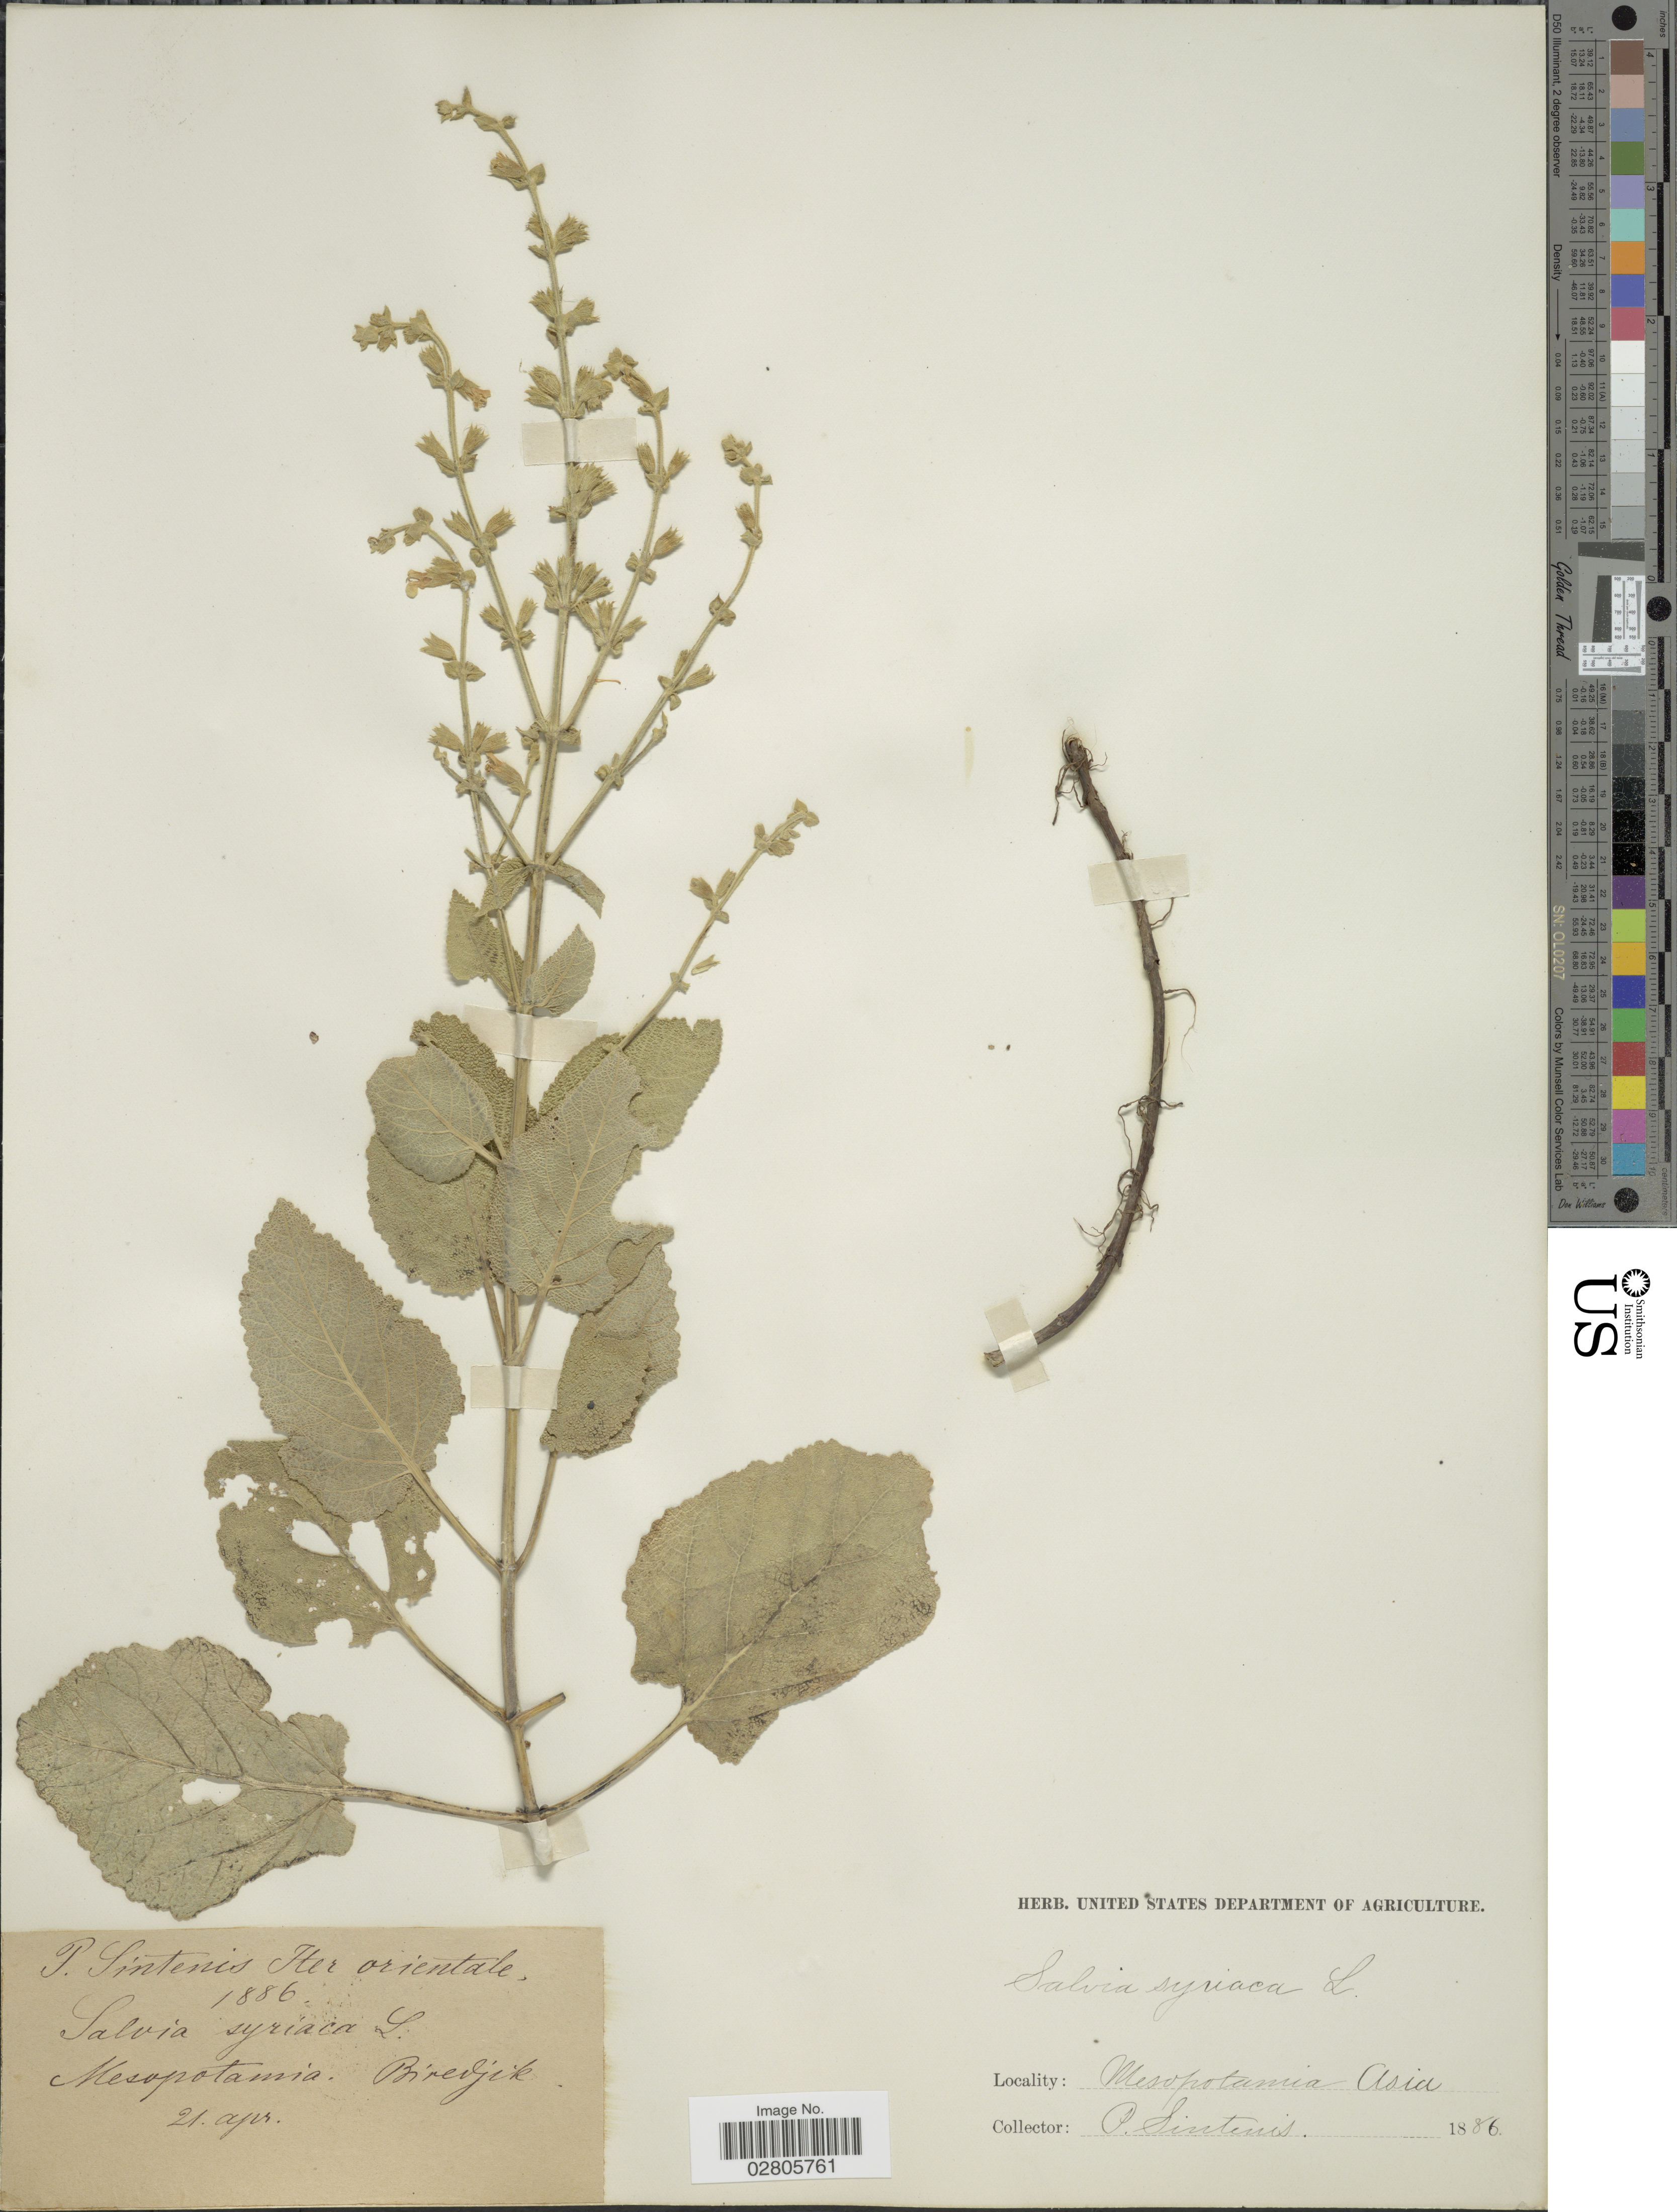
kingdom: Plantae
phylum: Tracheophyta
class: Magnoliopsida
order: Lamiales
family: Lamiaceae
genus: Salvia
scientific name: Salvia syriaca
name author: L.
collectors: P. Sintenis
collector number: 418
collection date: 1888-04-21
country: Turkey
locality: Iter orientale. Mesopotamia. Biredjik. Asia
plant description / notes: This collection is part of Paul Sintenis' “Iter Orientale 1888” trip, and the collector number is 418.